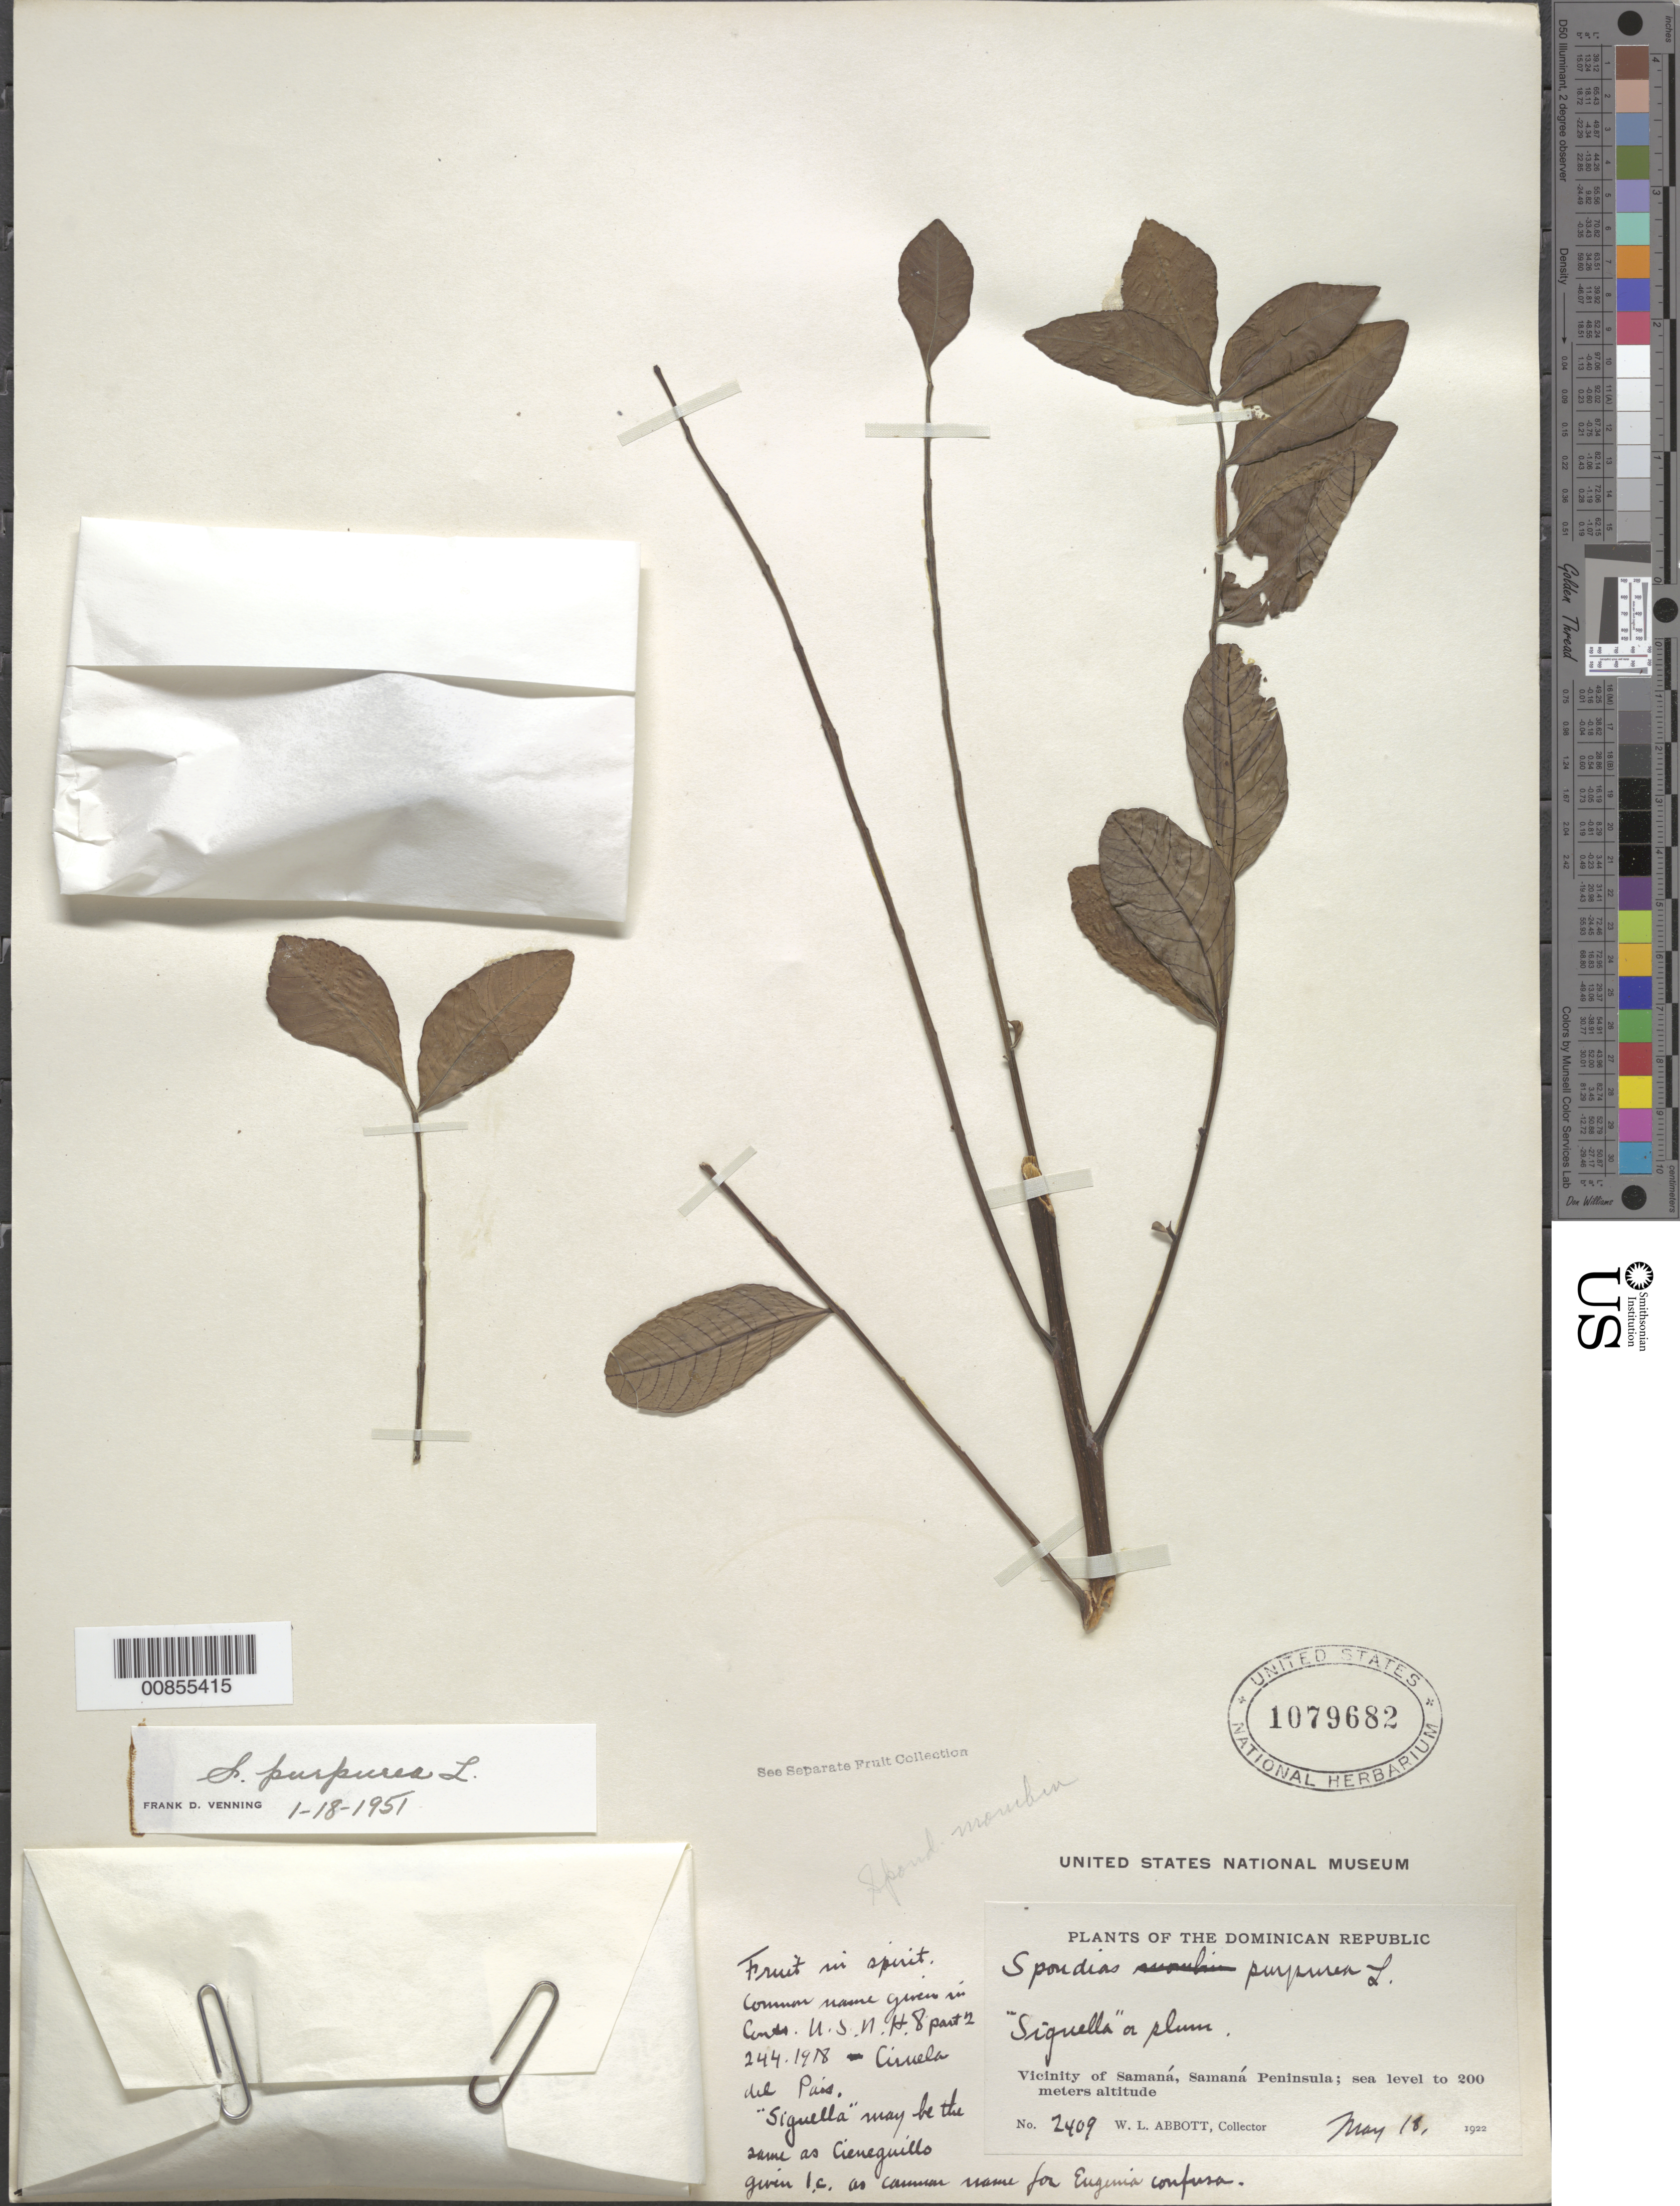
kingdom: Plantae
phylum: Tracheophyta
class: Magnoliopsida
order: Sapindales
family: Anacardiaceae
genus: Spondias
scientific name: Spondias purpurea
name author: L.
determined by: Mitchell, J. D.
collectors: W. L. Abbott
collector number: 2409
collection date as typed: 18 May 1922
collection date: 1922-05-18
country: Dominican Republic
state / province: Samana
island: Hispaniola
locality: Vicinity of Samaná, Samaná Peninsula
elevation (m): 0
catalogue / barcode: US 1079682